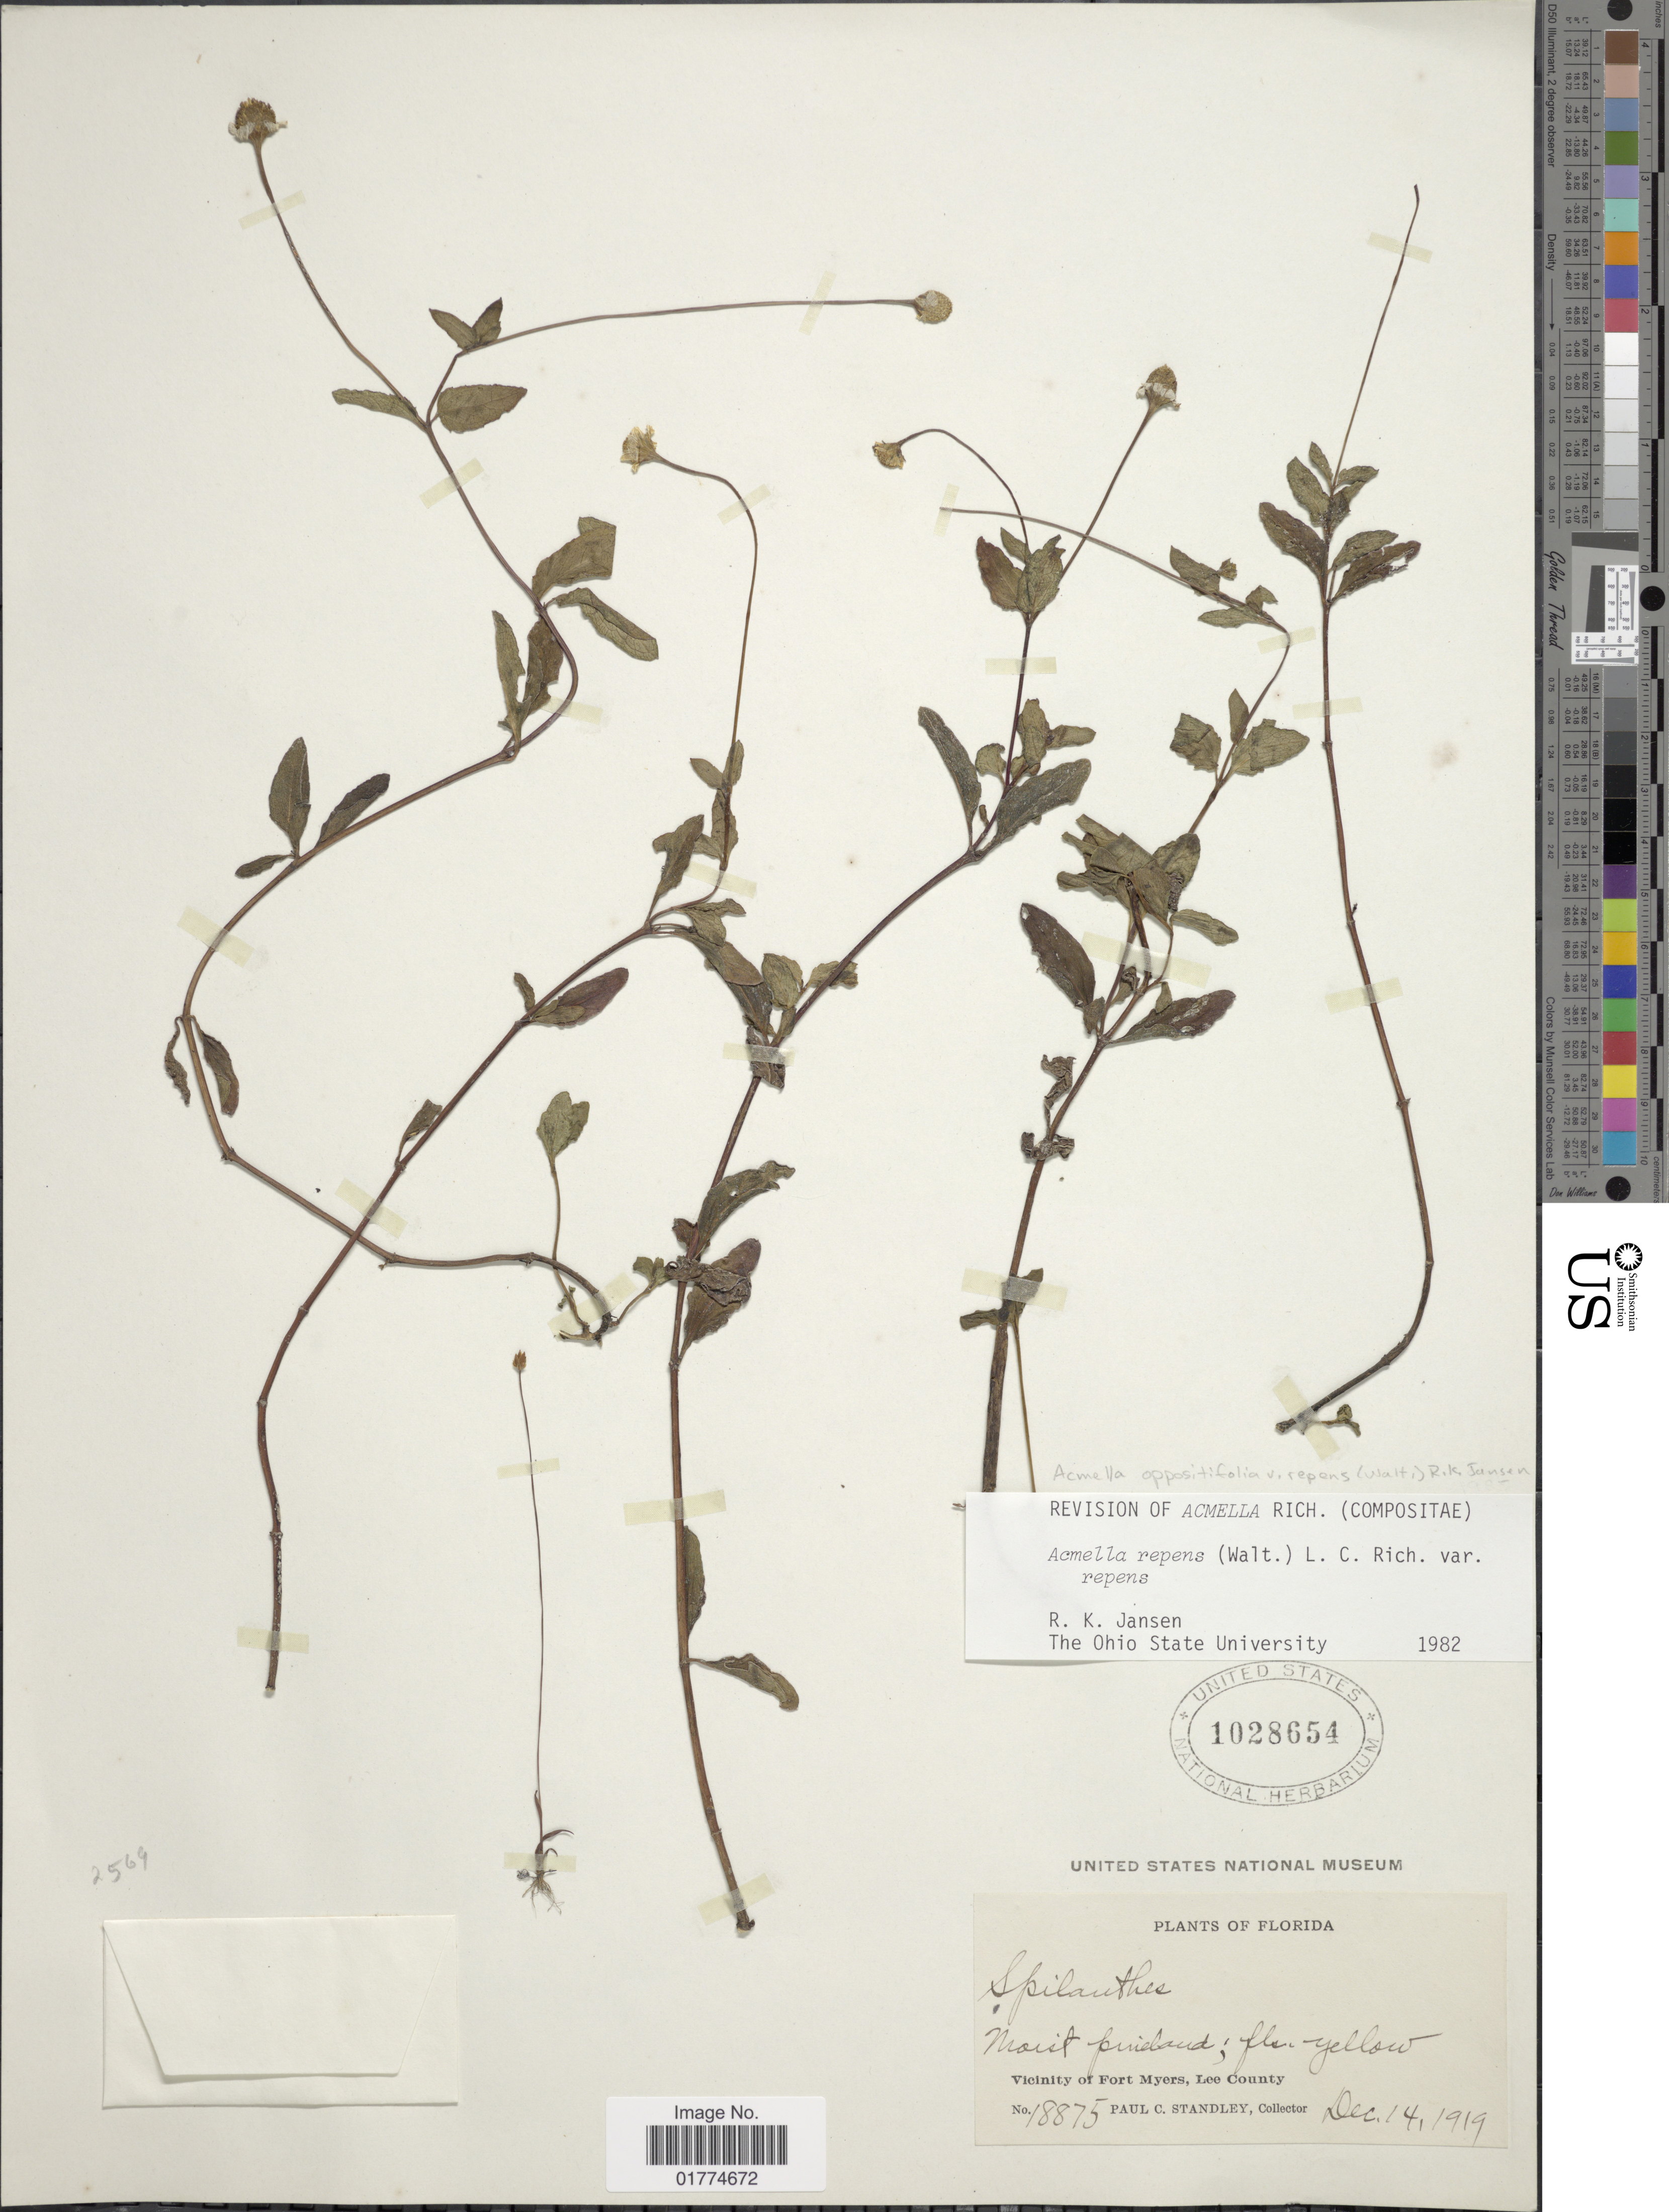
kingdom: Plantae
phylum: Tracheophyta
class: Magnoliopsida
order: Asterales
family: Asteraceae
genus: Acmella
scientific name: Acmella oppositifolia var. repens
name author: (Walter) R.K. Jansen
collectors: P. C. Standley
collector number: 18875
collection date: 1919-12-14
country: United States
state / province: Florida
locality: Vicinity of Fort Myers, Lee County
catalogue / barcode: US 1028654